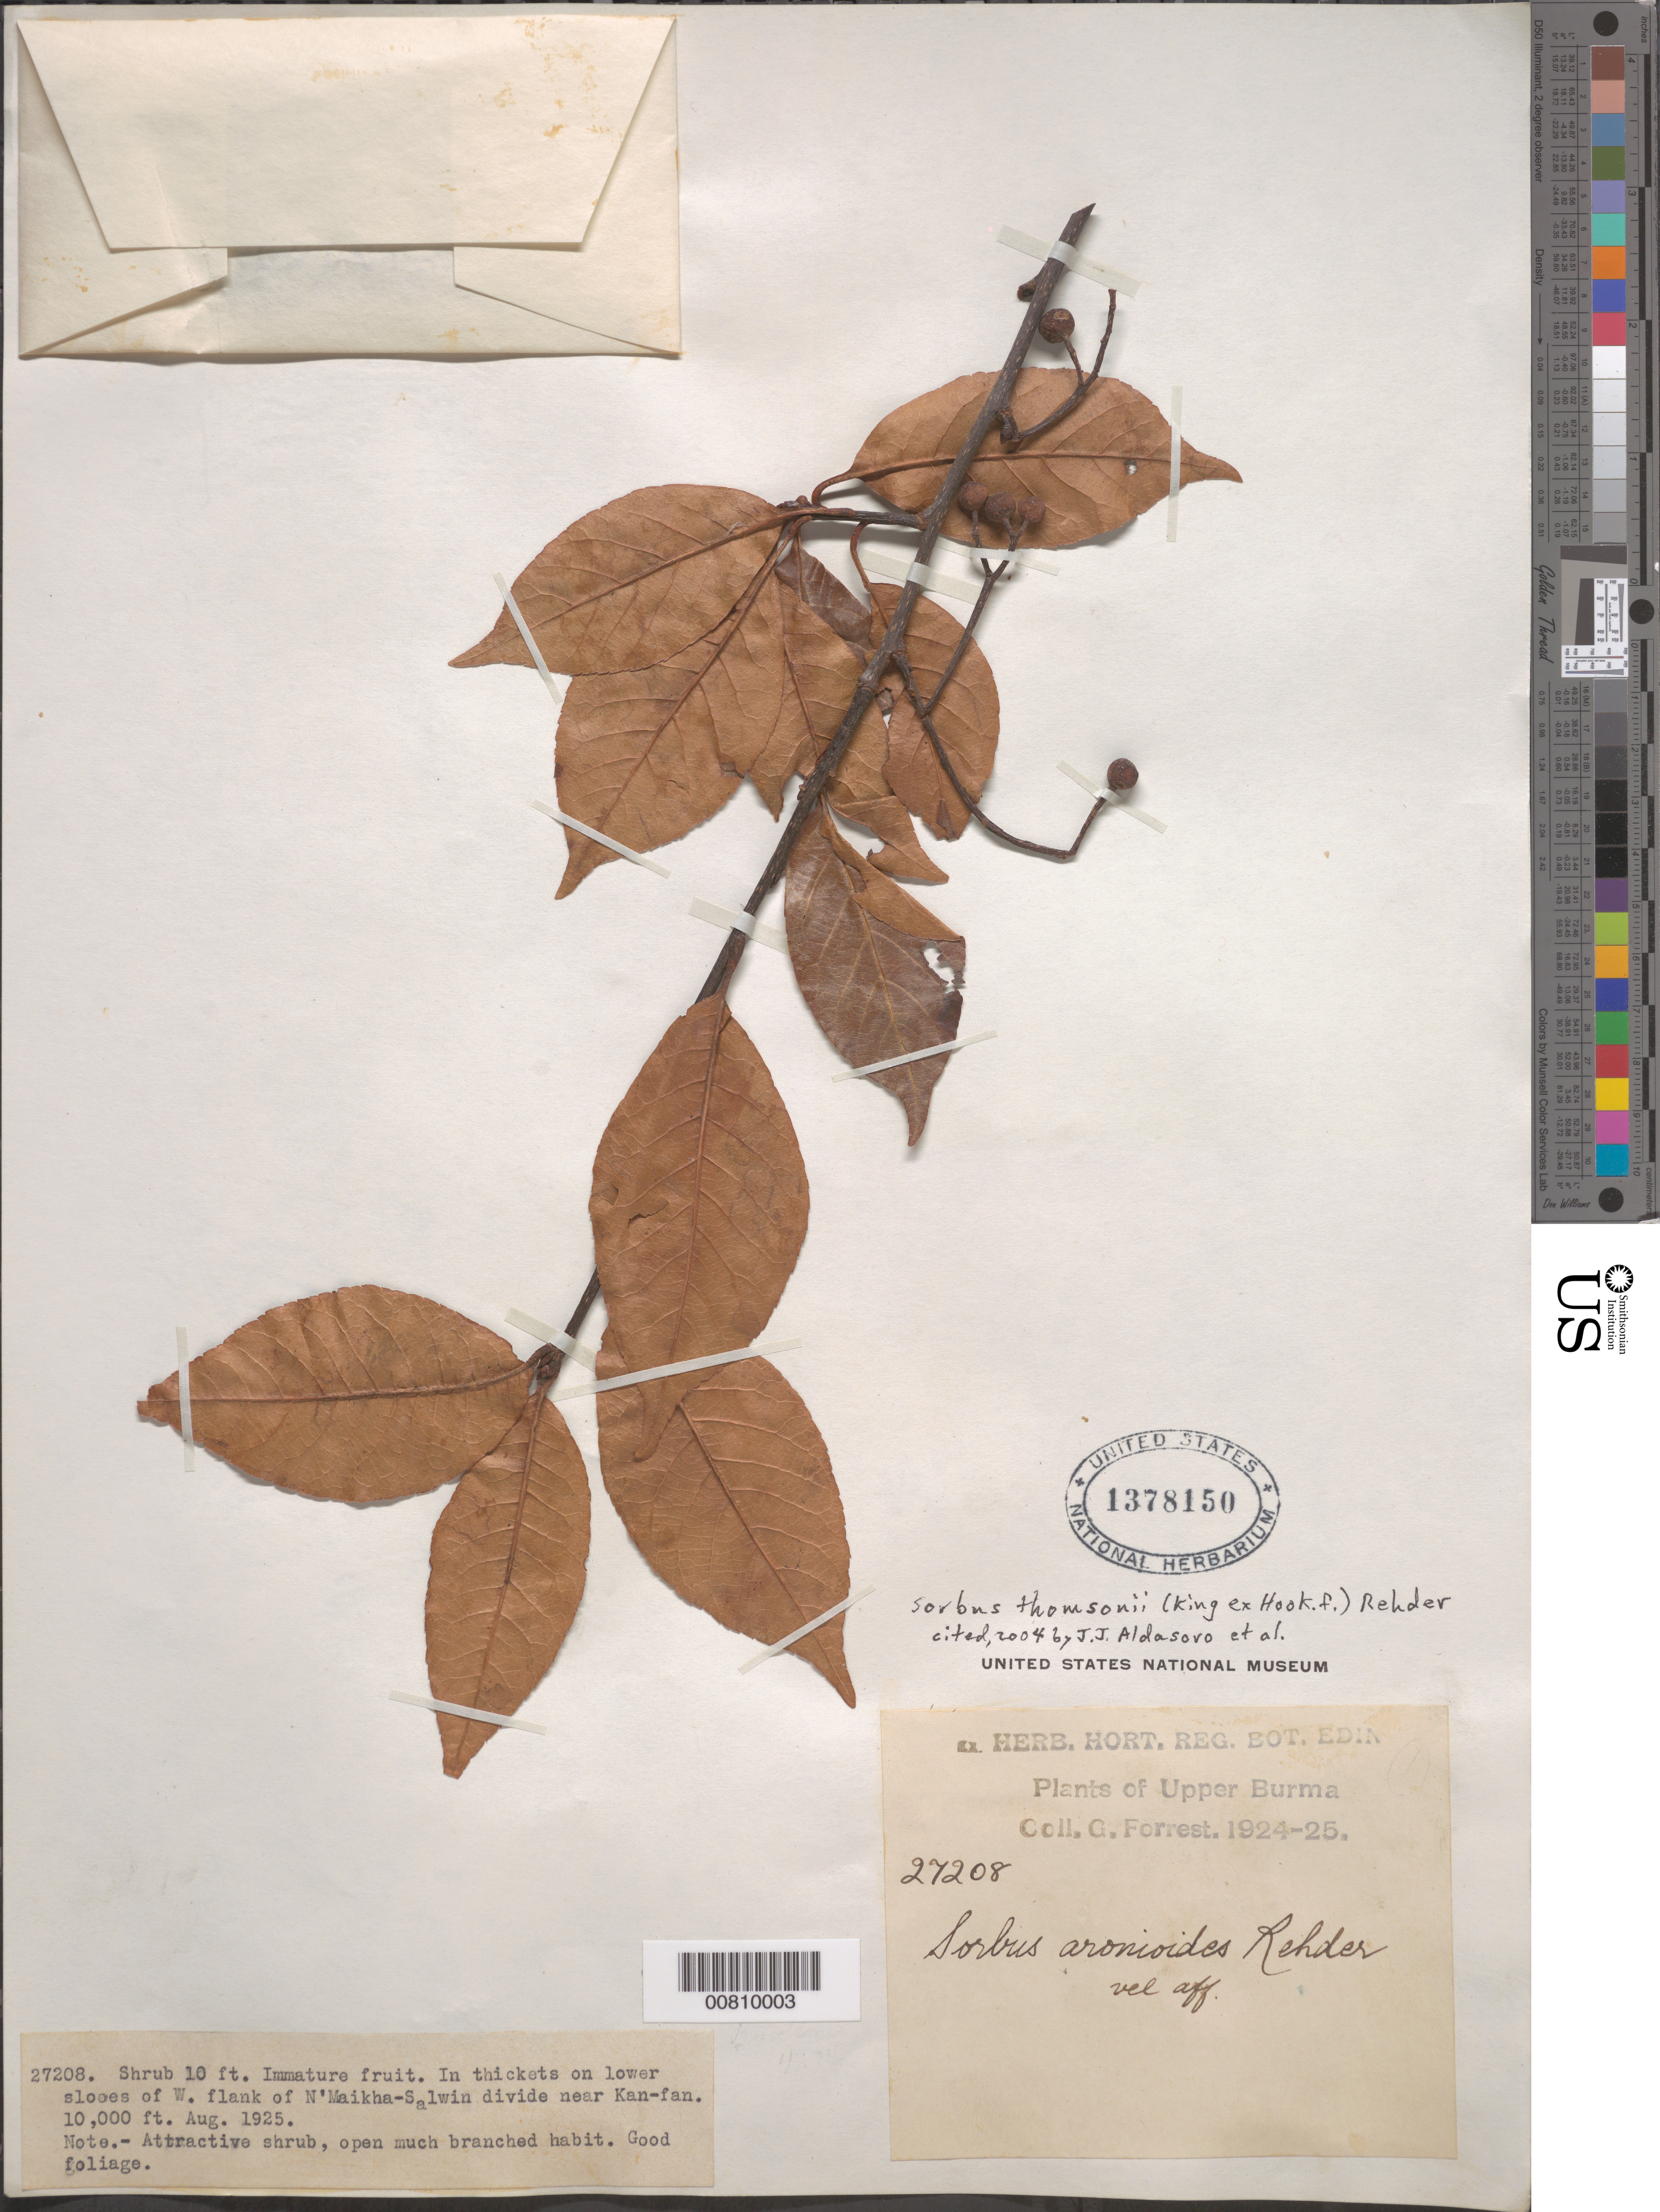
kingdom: Plantae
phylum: Tracheophyta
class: Magnoliopsida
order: Rosales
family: Rosaceae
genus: Sorbus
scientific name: Sorbus thomsonii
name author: (King ex Hook. f.) Rehder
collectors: G. Forrest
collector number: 27208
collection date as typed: Aug 1925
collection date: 1925-08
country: Myanmar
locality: Upper Burma, W flank of N'Maikha-Salwin Divide near Kan-fan.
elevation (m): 3048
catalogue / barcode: US 1378150